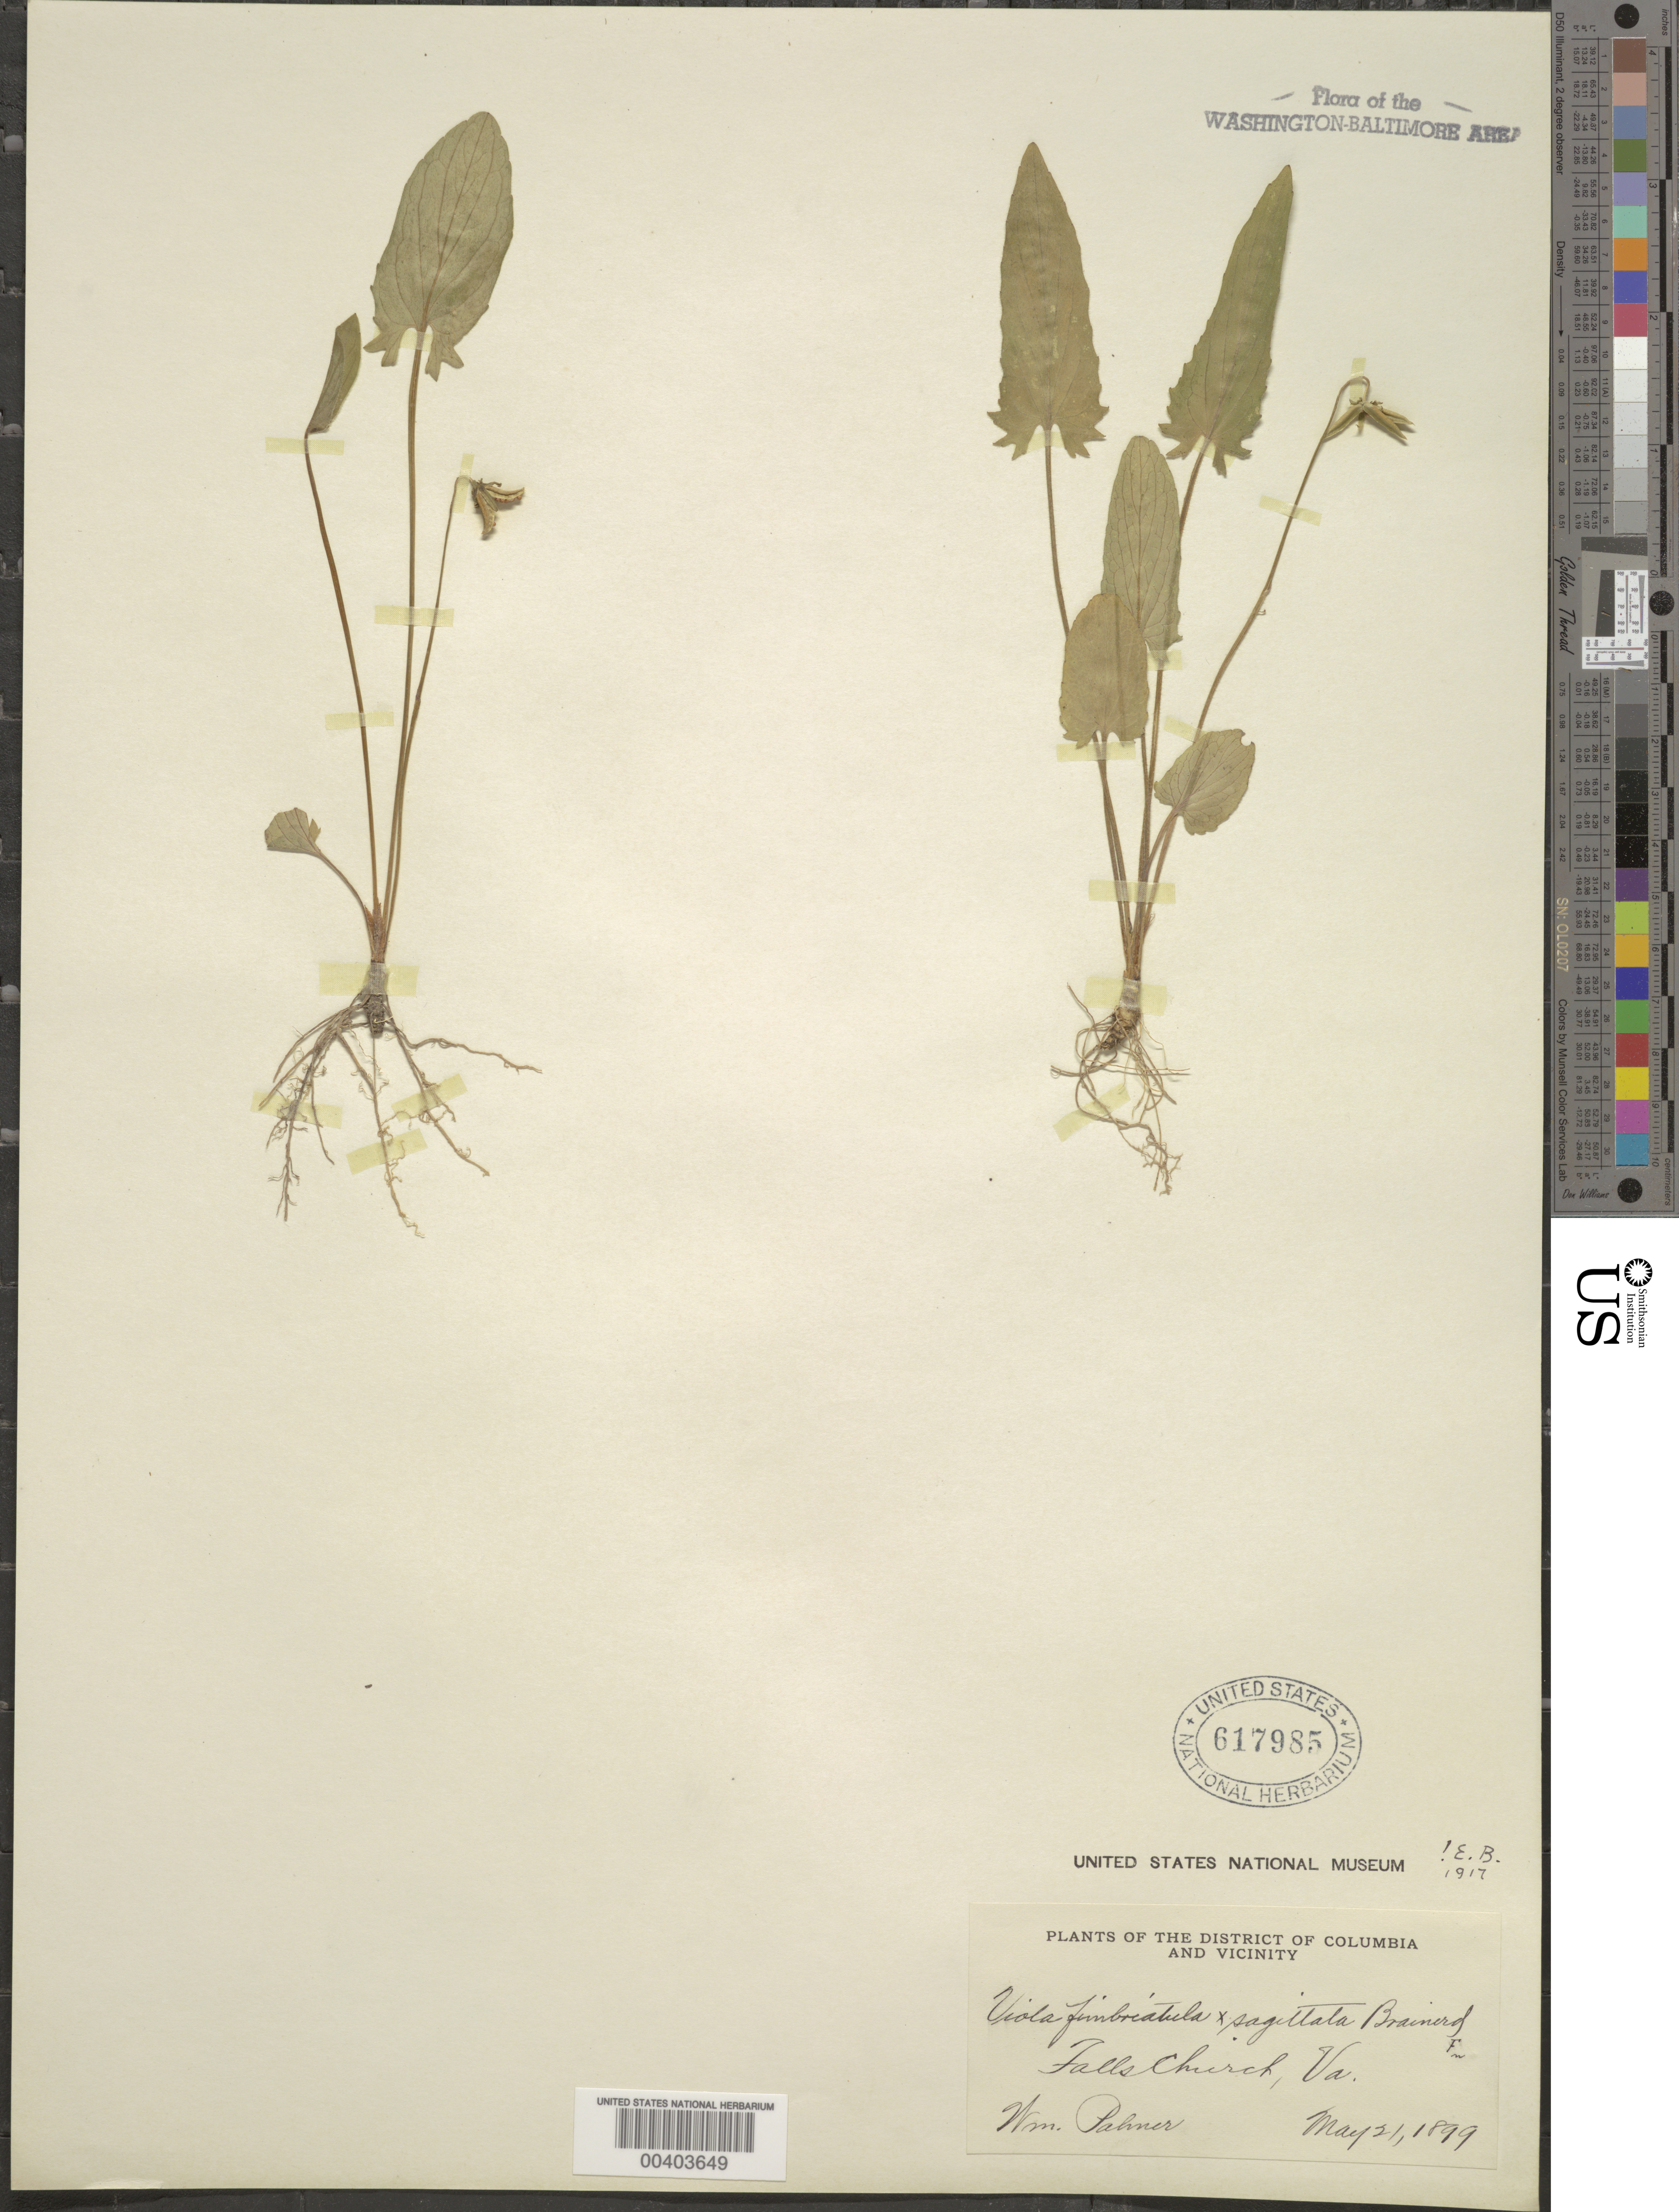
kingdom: Plantae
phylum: Tracheophyta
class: Magnoliopsida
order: Malpighiales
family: Violaceae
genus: Viola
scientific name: Viola sagittata var. ovata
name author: (Nutt.) Torr. & A. Gray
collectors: W. Palmer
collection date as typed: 21 May 1899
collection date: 1899-05-21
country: United States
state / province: Virginia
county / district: City of Falls Church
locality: Falls Church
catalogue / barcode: US 617985